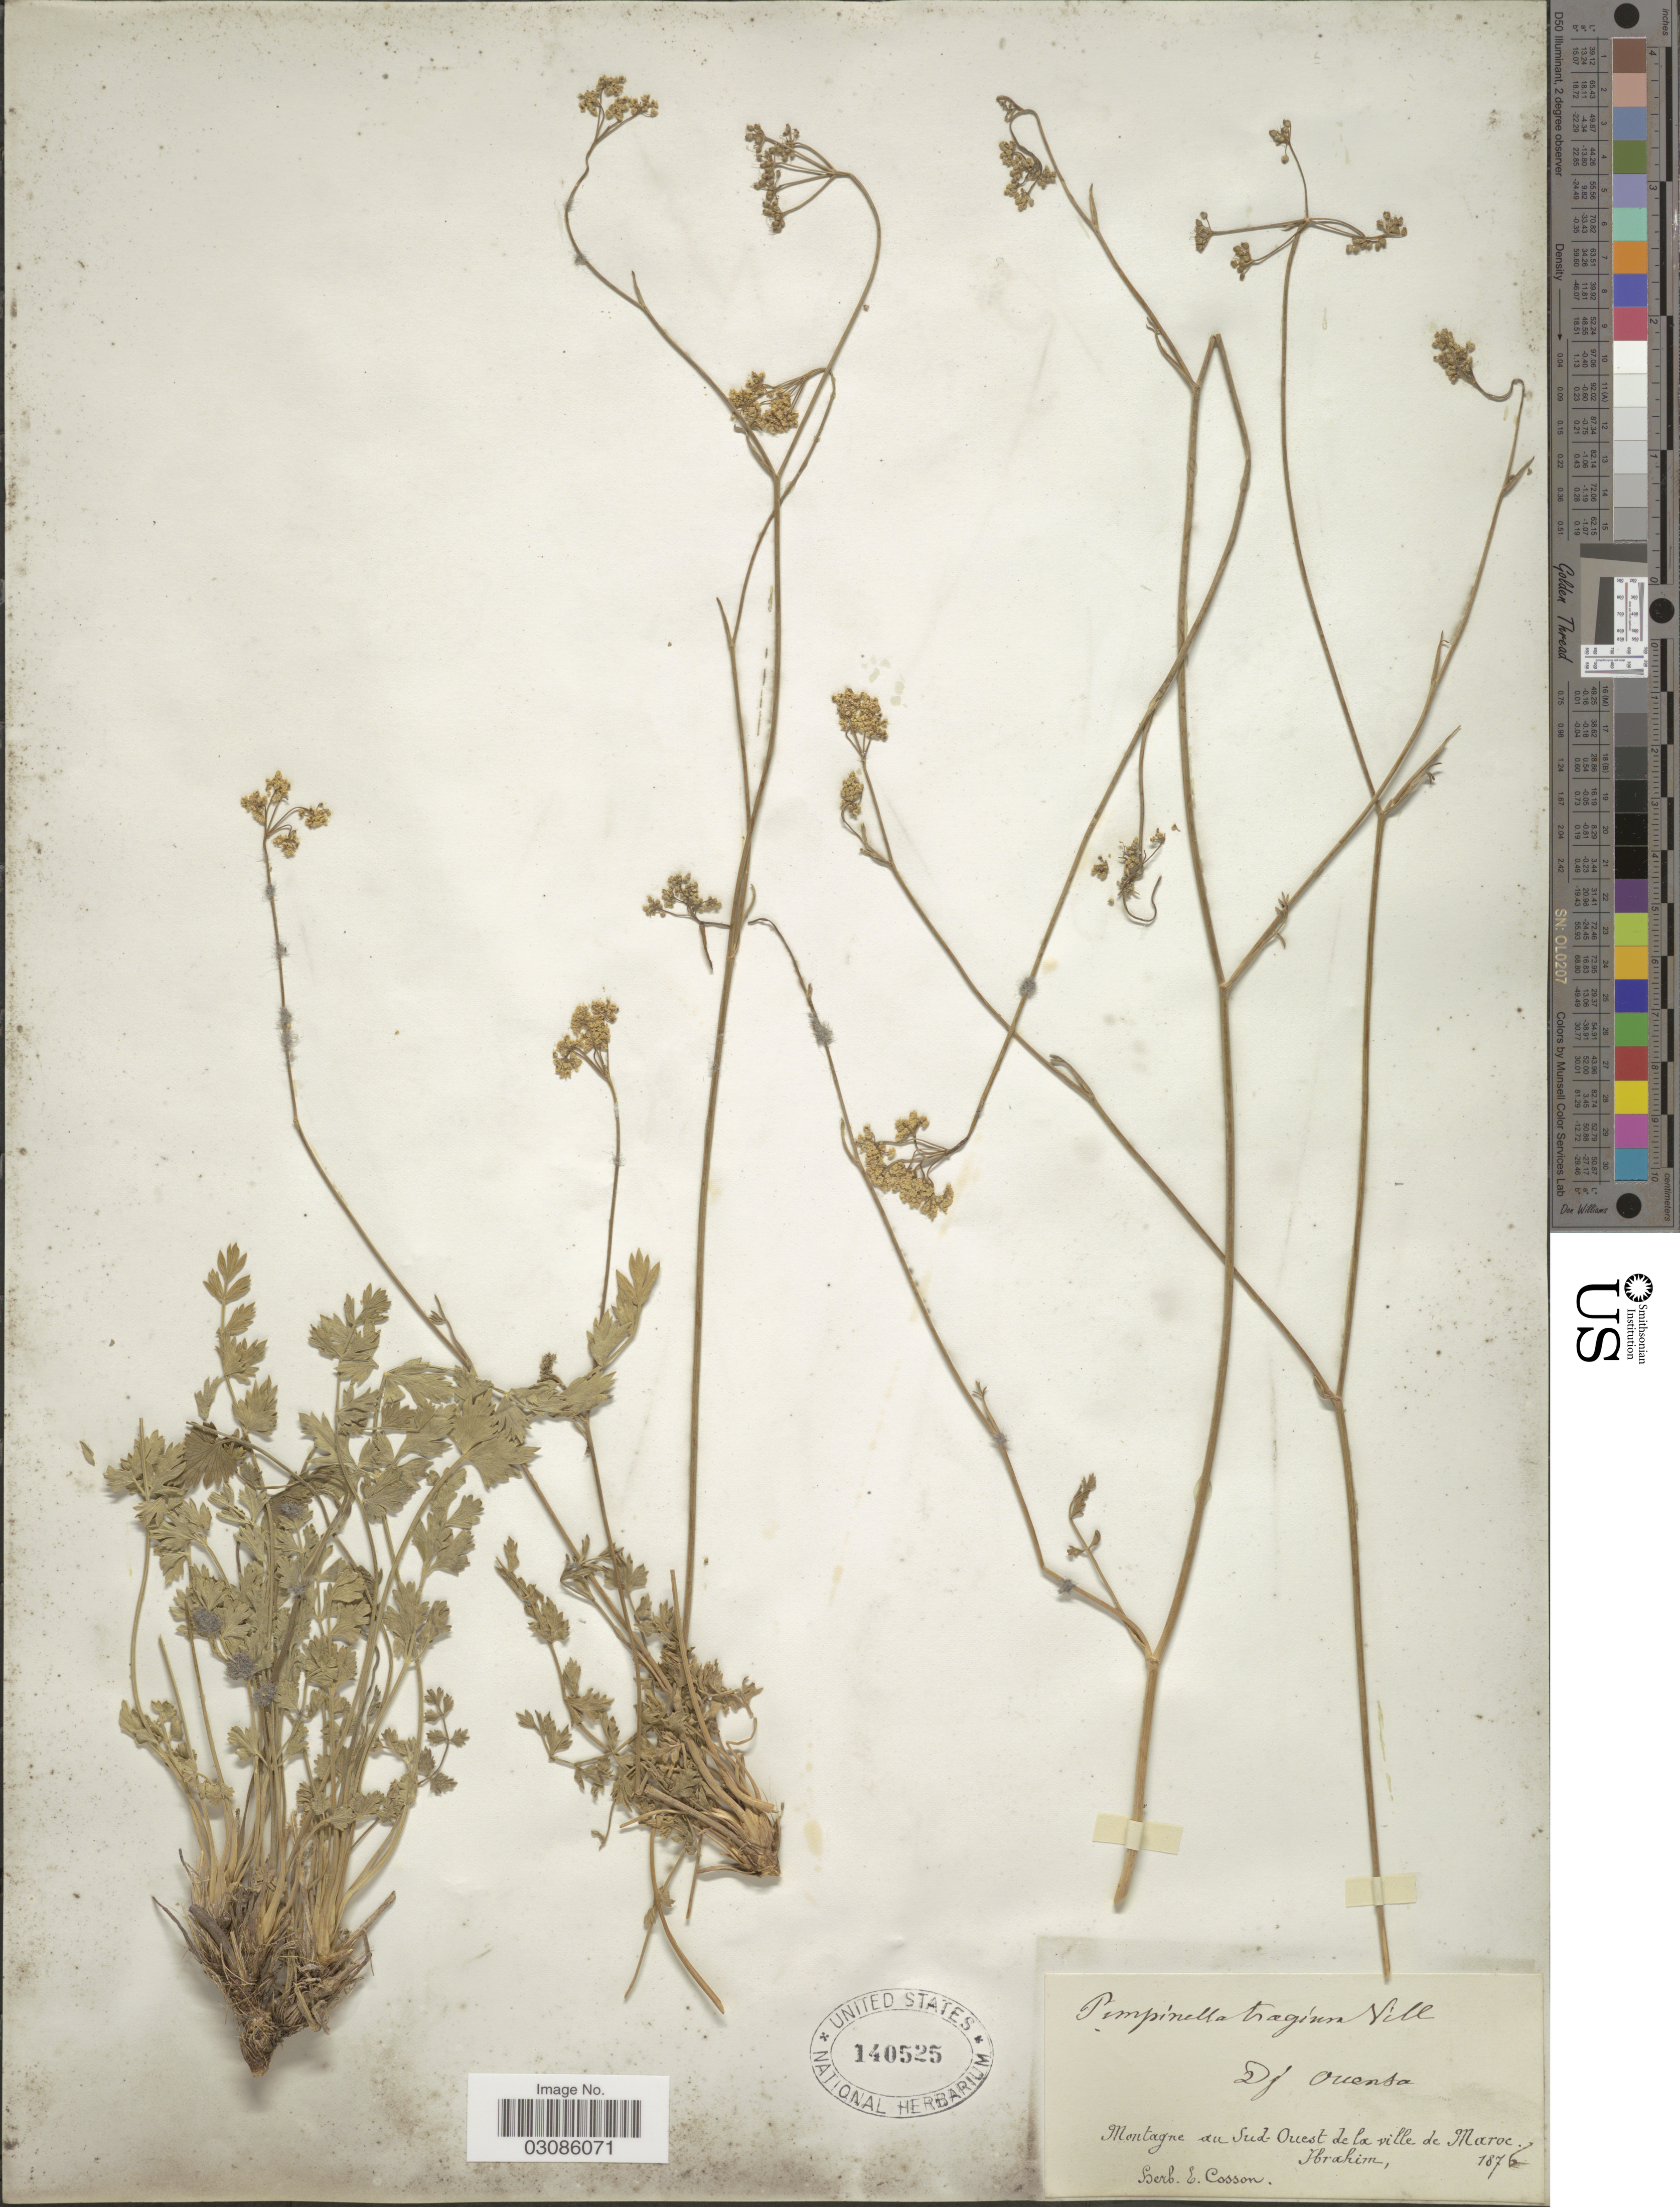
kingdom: Plantae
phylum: Tracheophyta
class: Magnoliopsida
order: Apiales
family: Apiaceae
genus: Pimpinella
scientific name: Pimpinella tragium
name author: Vill.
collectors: -. Ibrahim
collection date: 1876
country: Morocco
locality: Montagne du Sud-Ouest de la ville de Maroc.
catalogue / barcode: US 140525